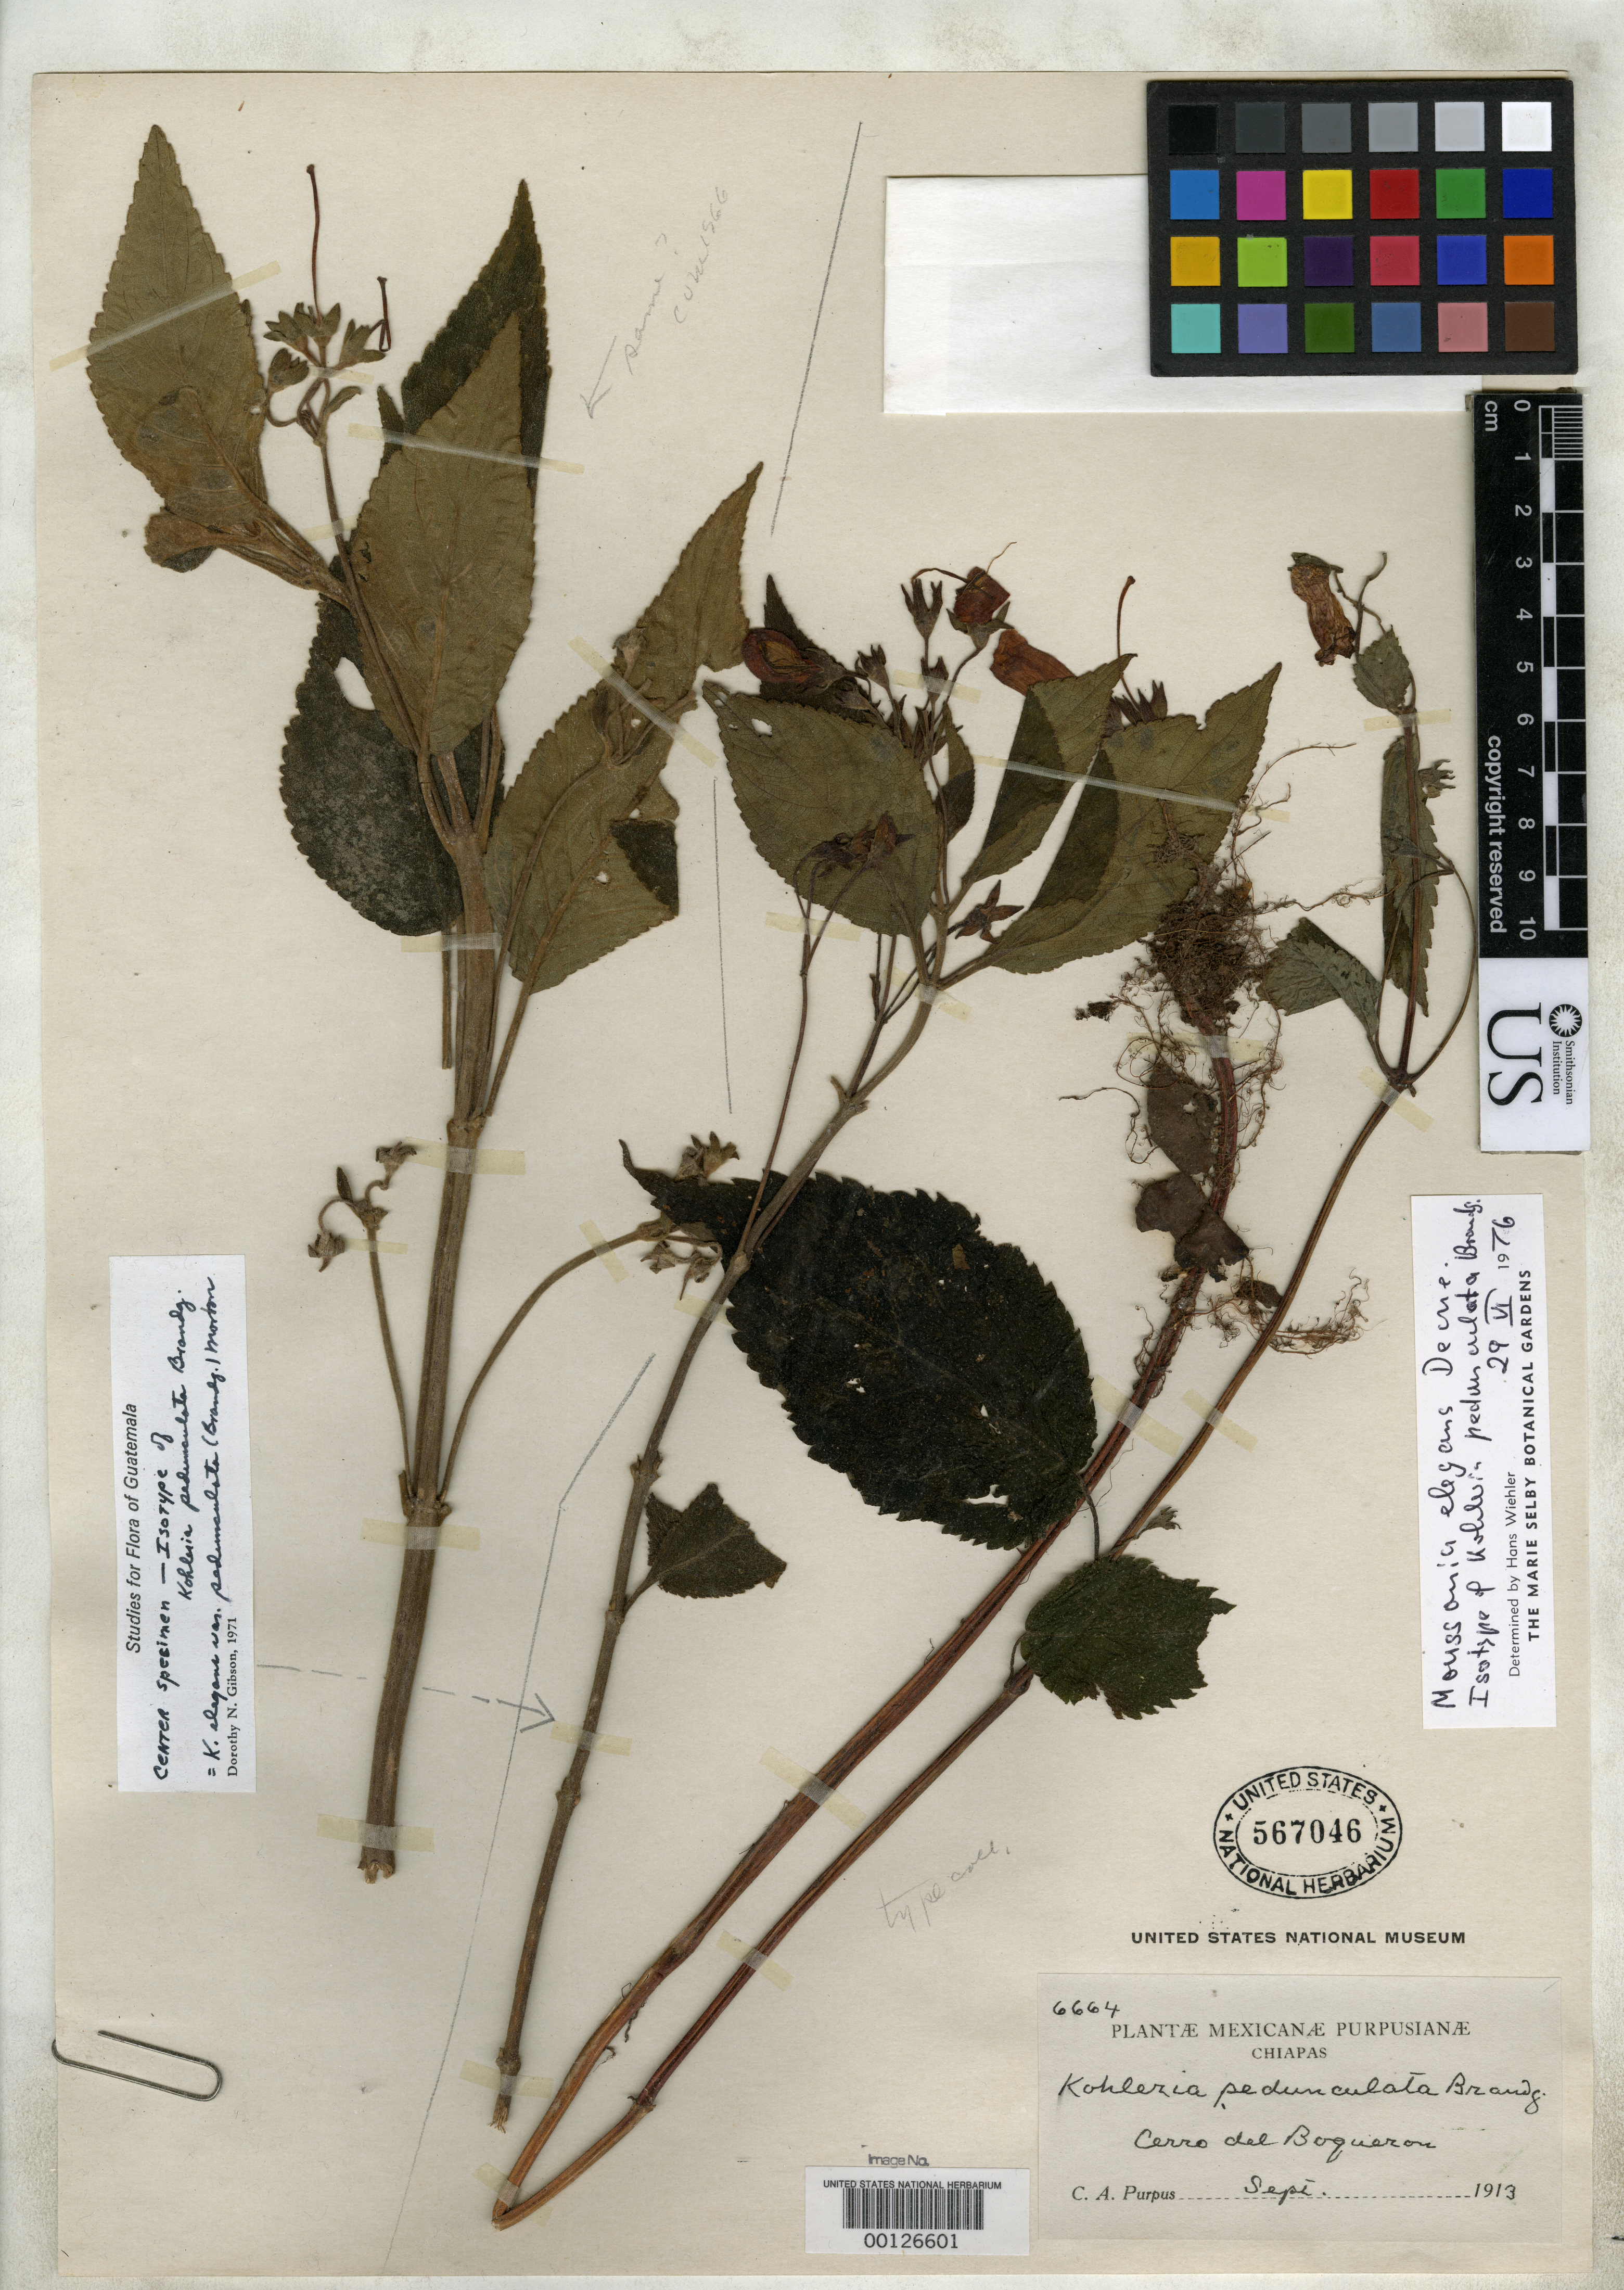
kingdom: Plantae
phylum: Tracheophyta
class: Magnoliopsida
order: Lamiales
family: Gesneriaceae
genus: Kohleria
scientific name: Kohleria pedunculata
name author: Brandegee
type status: Isotype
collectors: C. A. Purpus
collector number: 6664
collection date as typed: Sep 1913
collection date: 1913-09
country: Mexico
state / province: Chiapas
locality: Cerro del Boqueron.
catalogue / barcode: US 567046